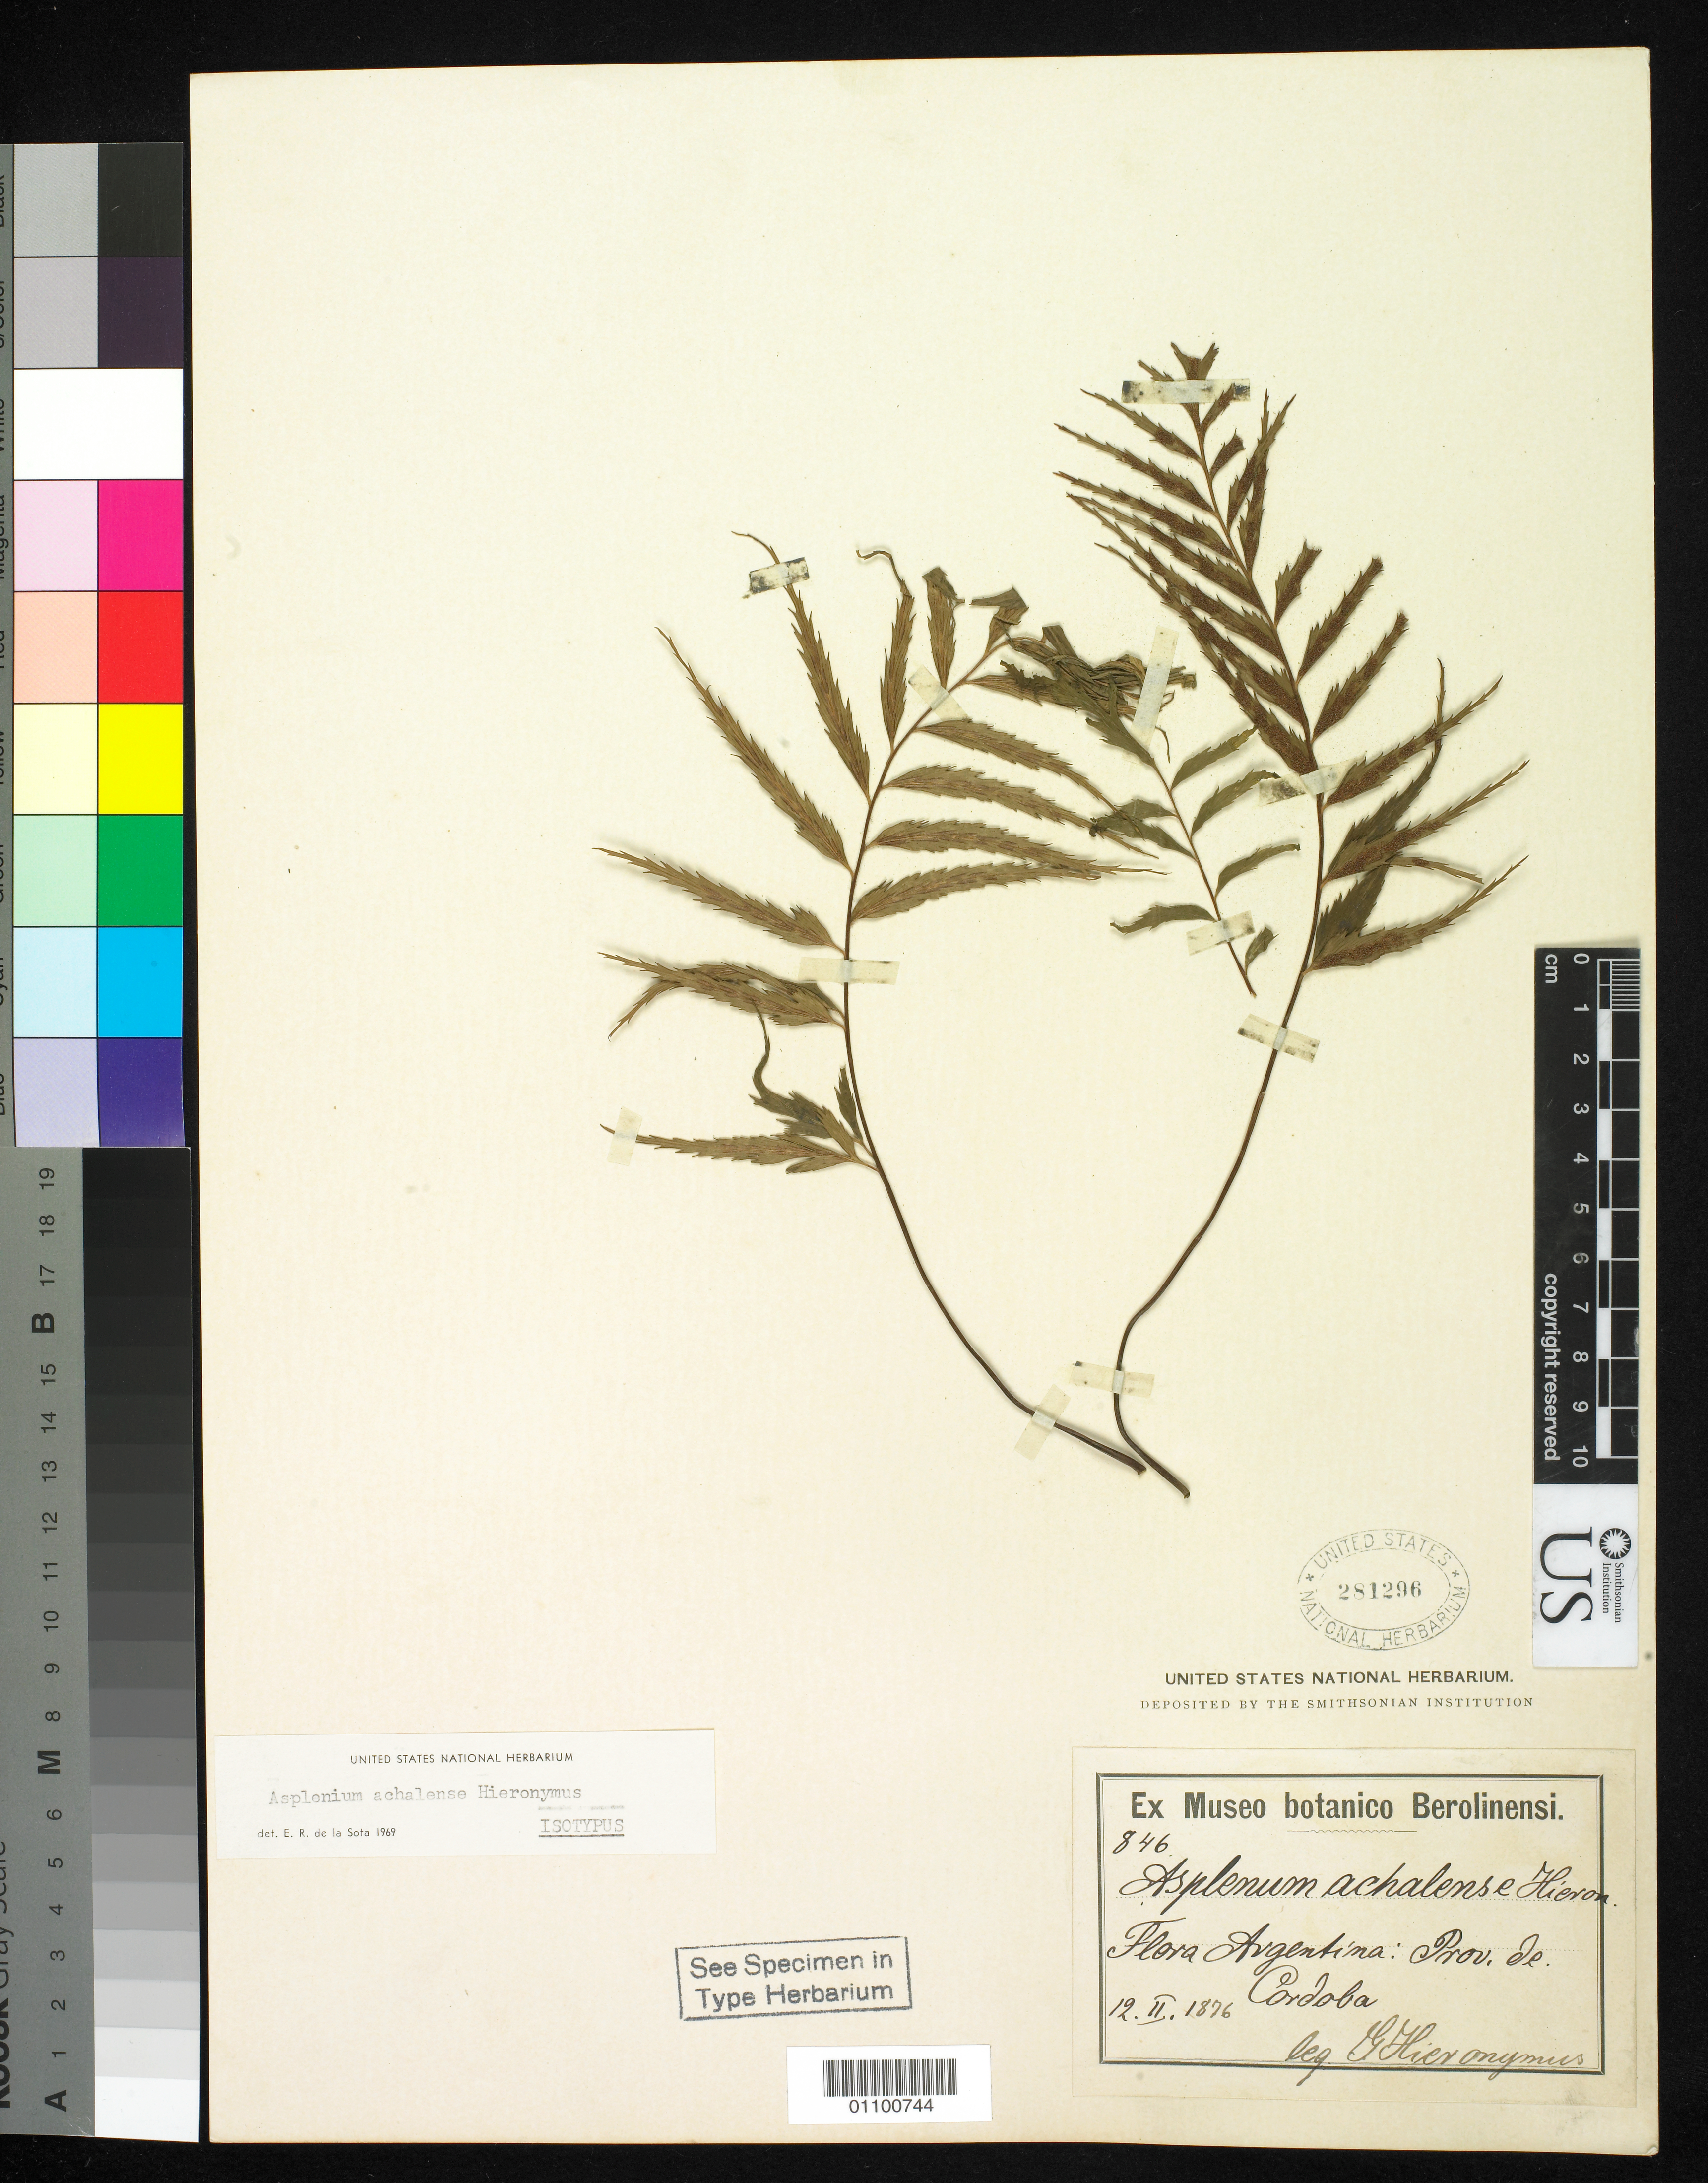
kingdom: Plantae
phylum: Tracheophyta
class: Polypodiopsida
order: Polypodiales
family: Aspleniaceae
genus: Asplenium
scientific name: Asplenium achalense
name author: Hieron.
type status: Isosyntype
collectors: G. H. Hieronymus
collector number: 846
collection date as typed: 12 Feb 1876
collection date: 1876-02-12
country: Argentina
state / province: Córdoba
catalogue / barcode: US 281296